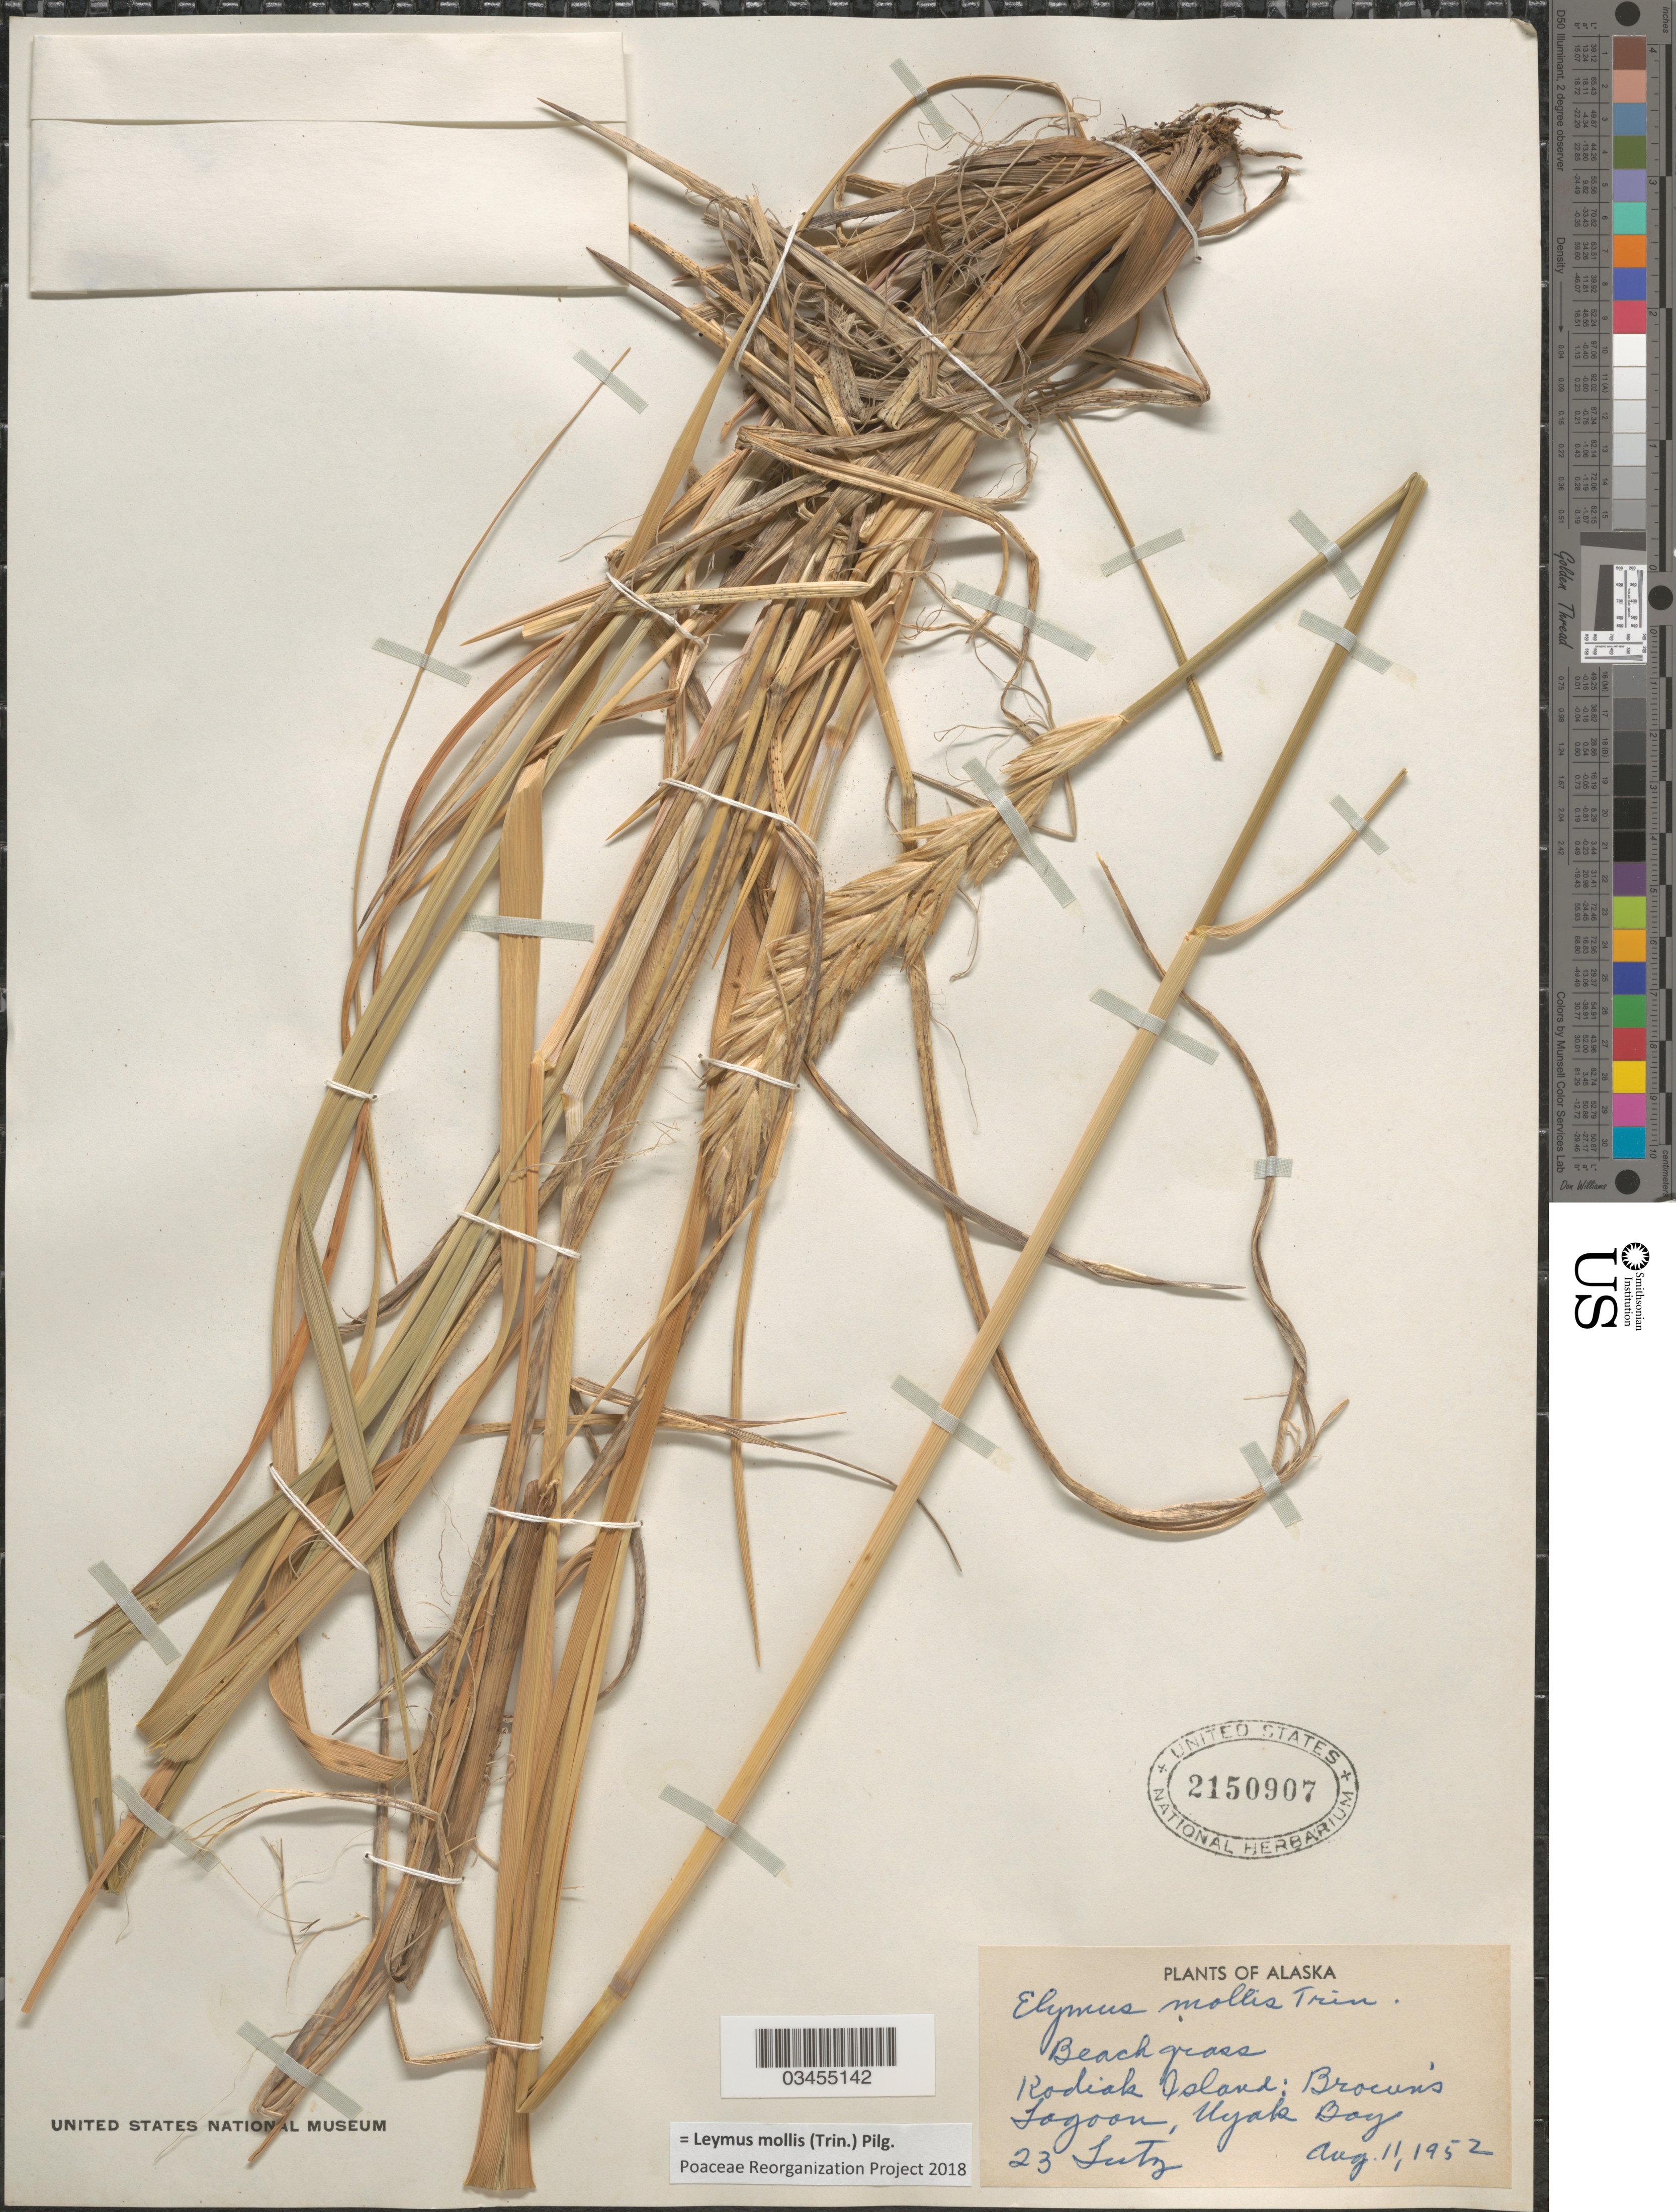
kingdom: Plantae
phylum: Tracheophyta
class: Liliopsida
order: Poales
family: Poaceae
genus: Leymus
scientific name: Leymus mollis subsp. mollis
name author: (Trin.) Pilg.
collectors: -. Lutz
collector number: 23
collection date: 1952-08-11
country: United States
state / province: Alaska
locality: Kodiak Island; Brown's Lagoon, Uyak Bay.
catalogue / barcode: US 2150907